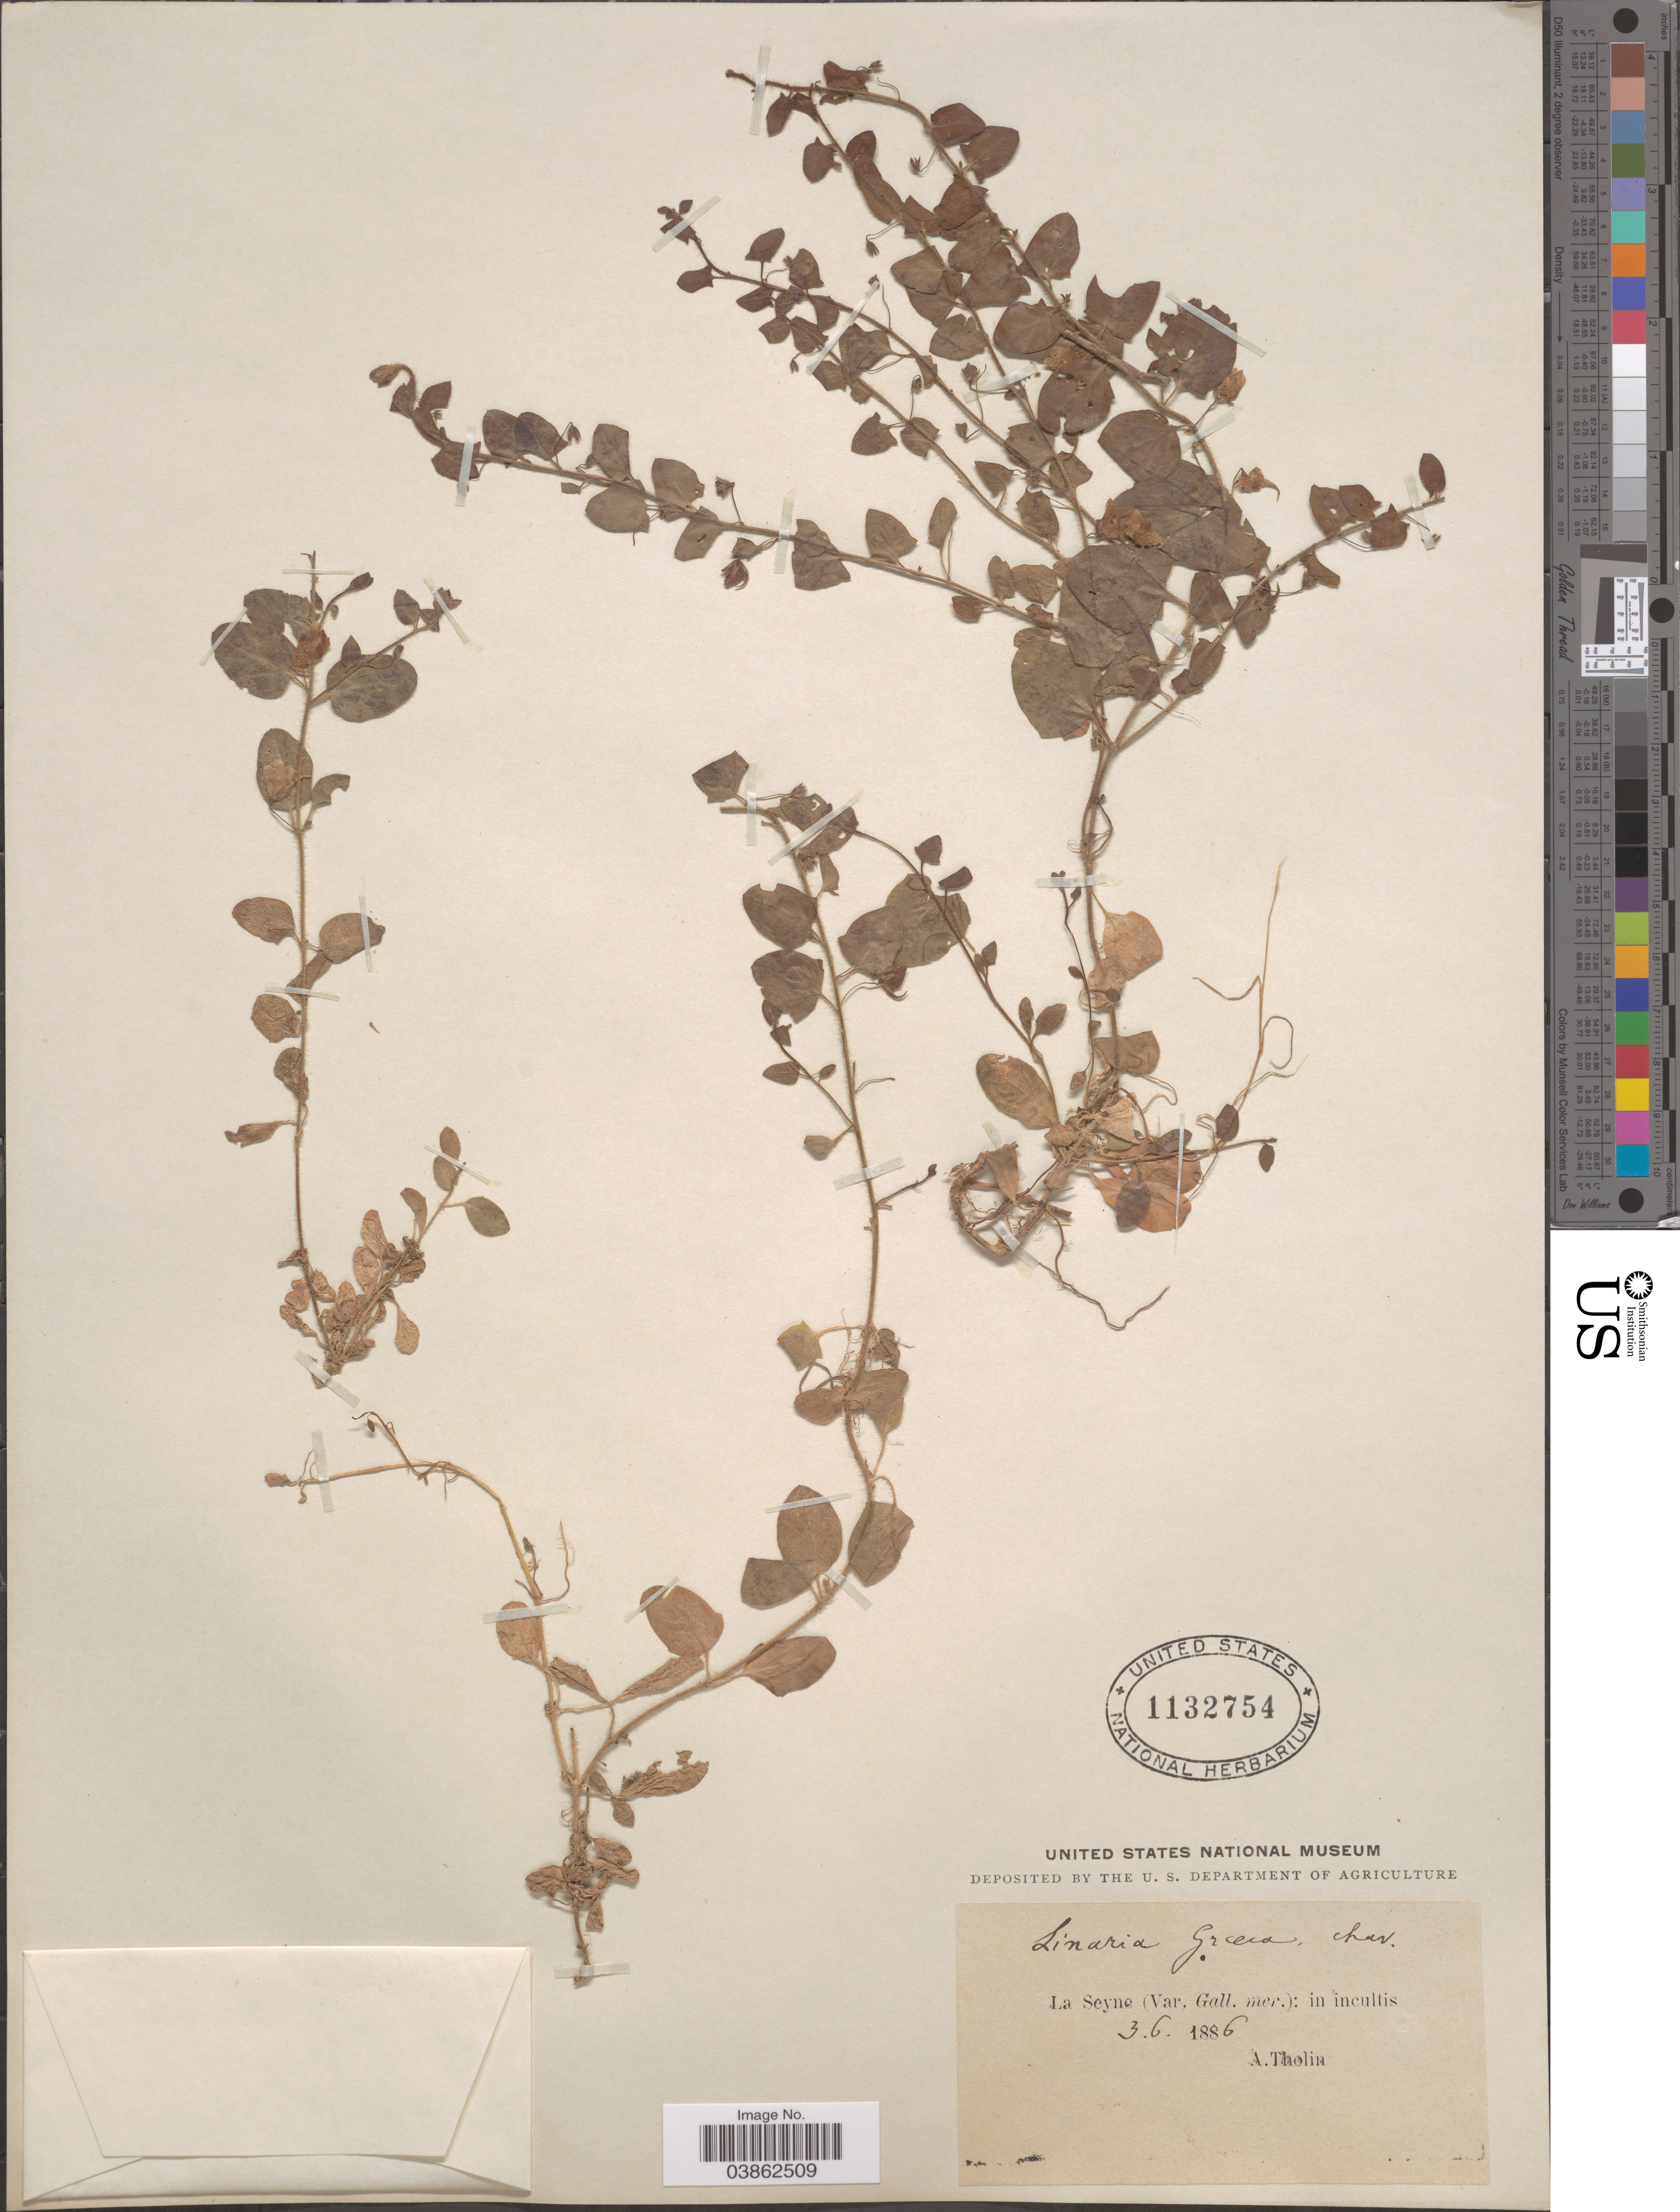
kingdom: Plantae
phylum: Tracheophyta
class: Magnoliopsida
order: Lamiales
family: Plantaginaceae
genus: Kickxia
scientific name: Kickxia graeca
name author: (Chav.) Pau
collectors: A. Tholin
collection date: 1886-06-03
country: France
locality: La Seyne (Var. Gall. mer.): in incultis.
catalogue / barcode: US 1132754